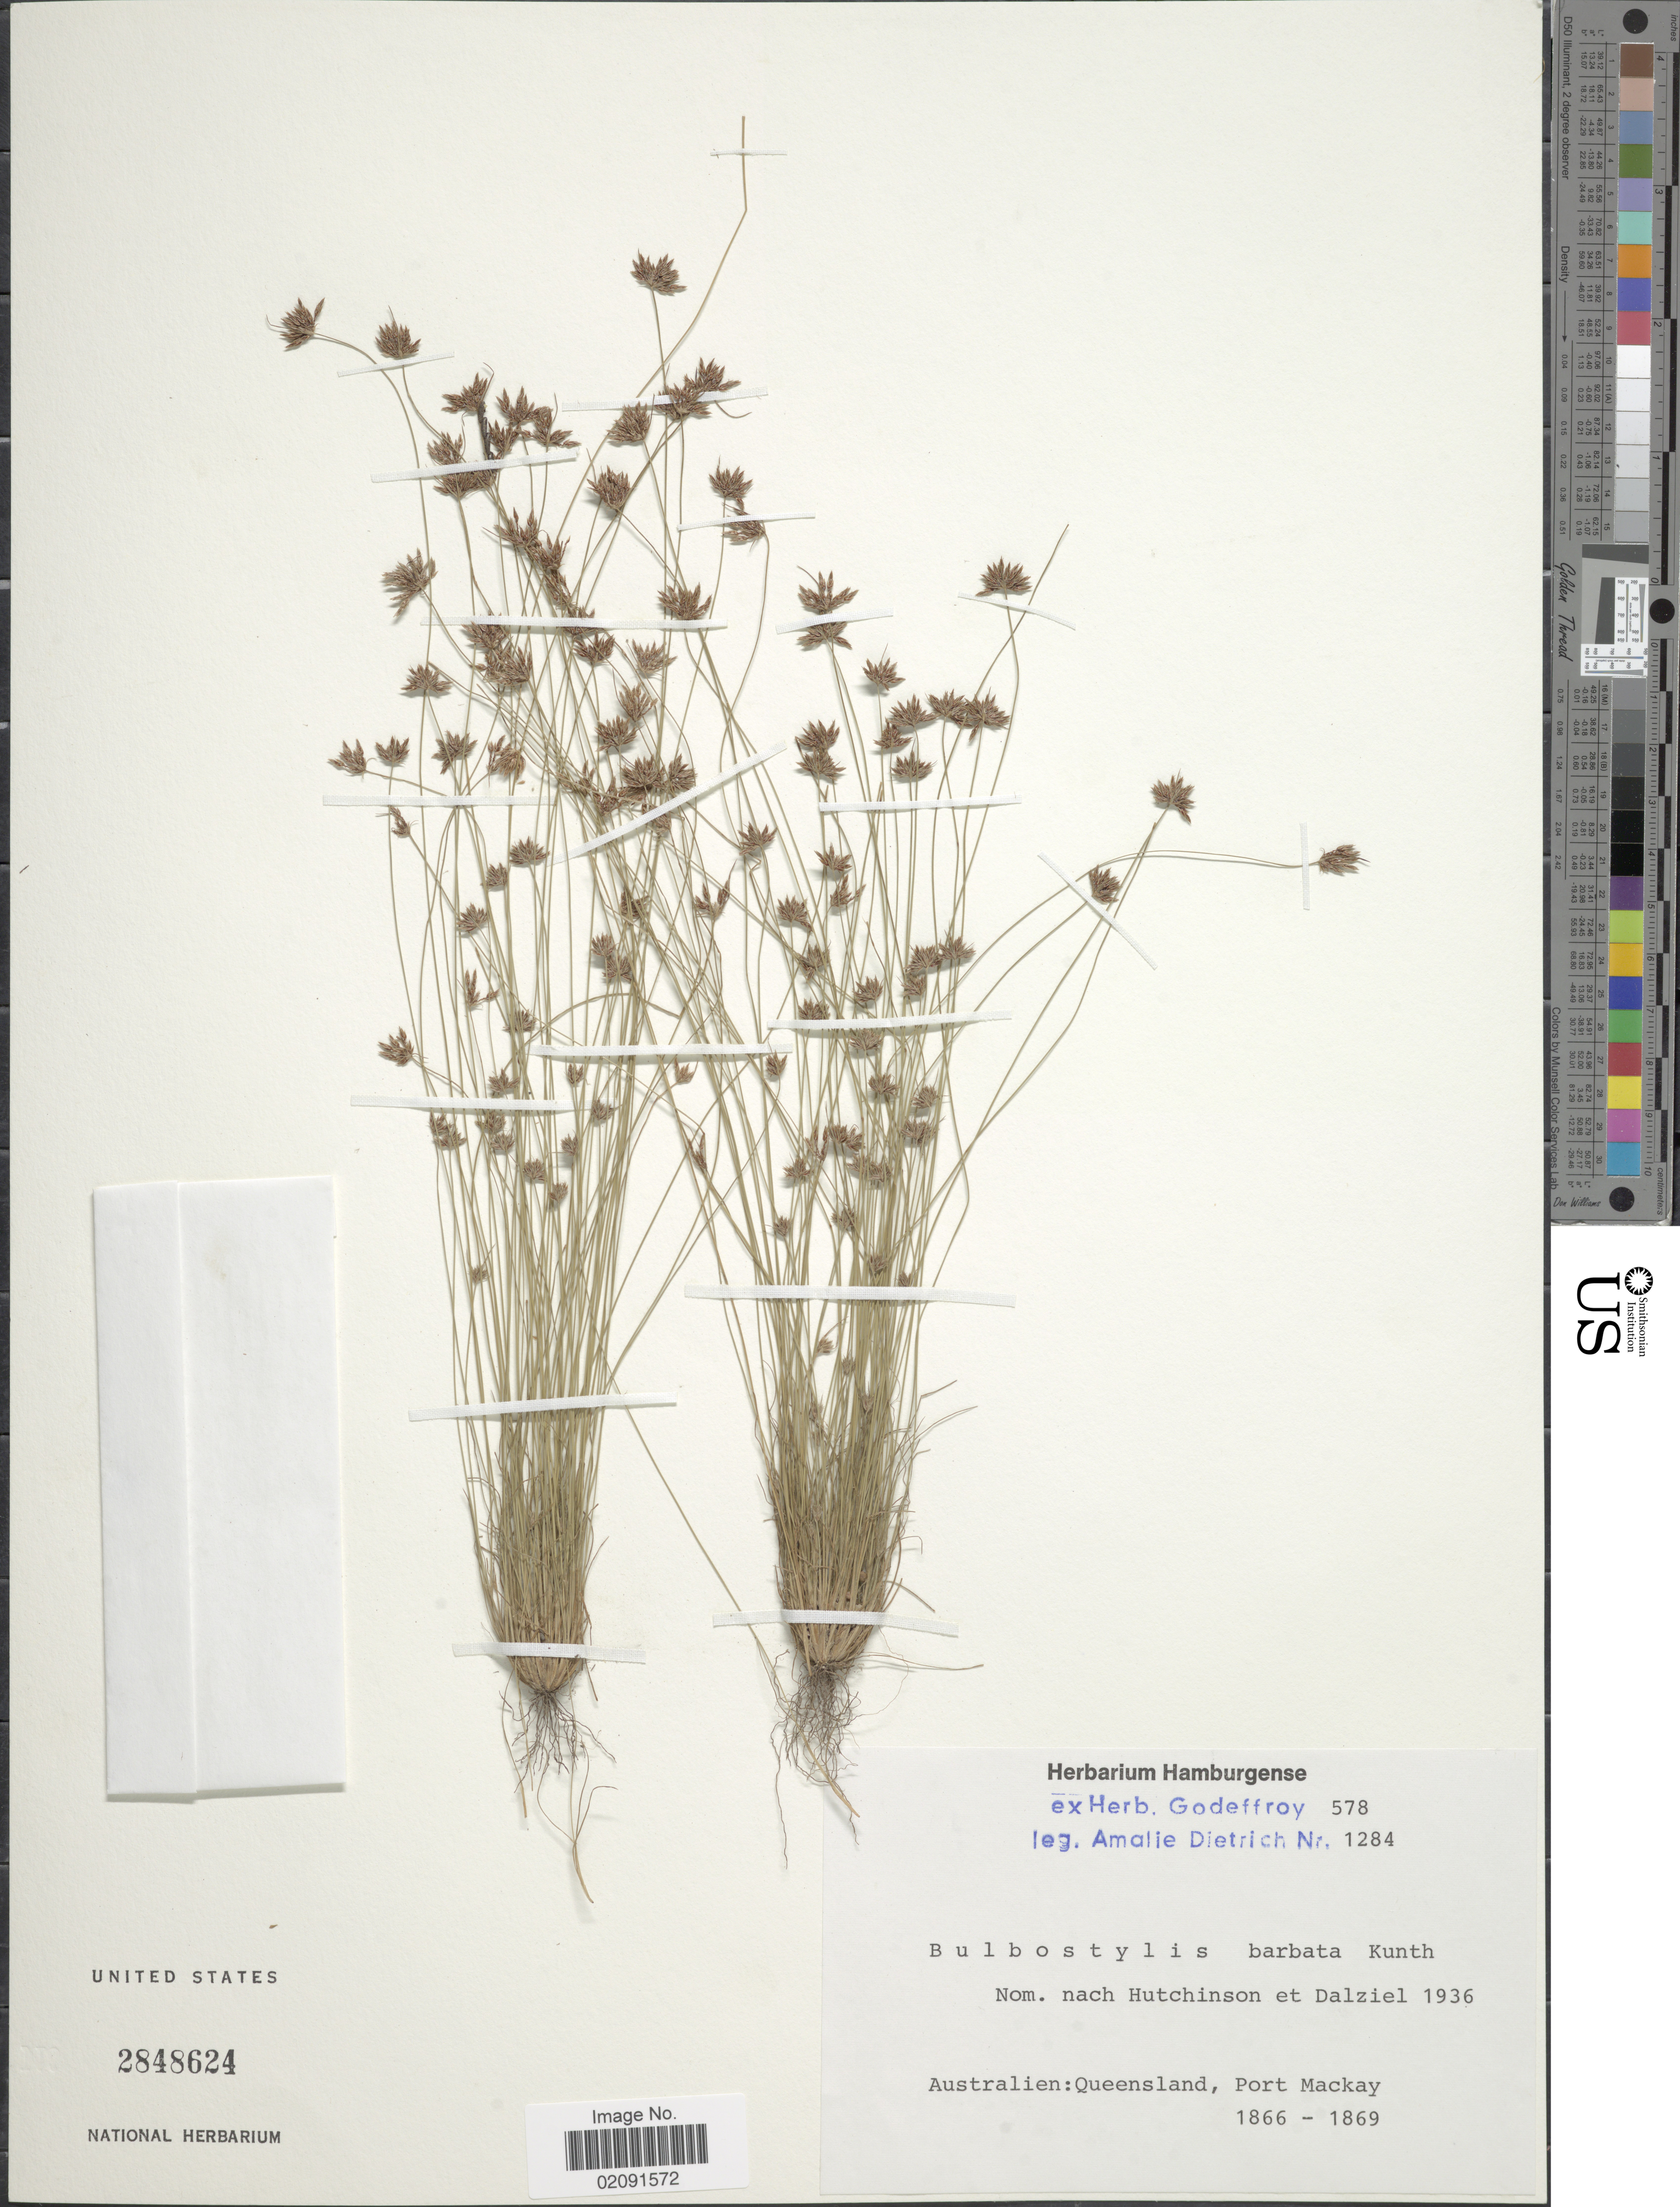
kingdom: Plantae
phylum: Tracheophyta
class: Liliopsida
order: Poales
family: Cyperaceae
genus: Bulbostylis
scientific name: Bulbostylis barbata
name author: (Rottb.) C.B. Clarke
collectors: A. Dietrich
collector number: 1284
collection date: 1866/1869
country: Australia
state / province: Queensland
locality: Port Mackay.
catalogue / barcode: US 2848624